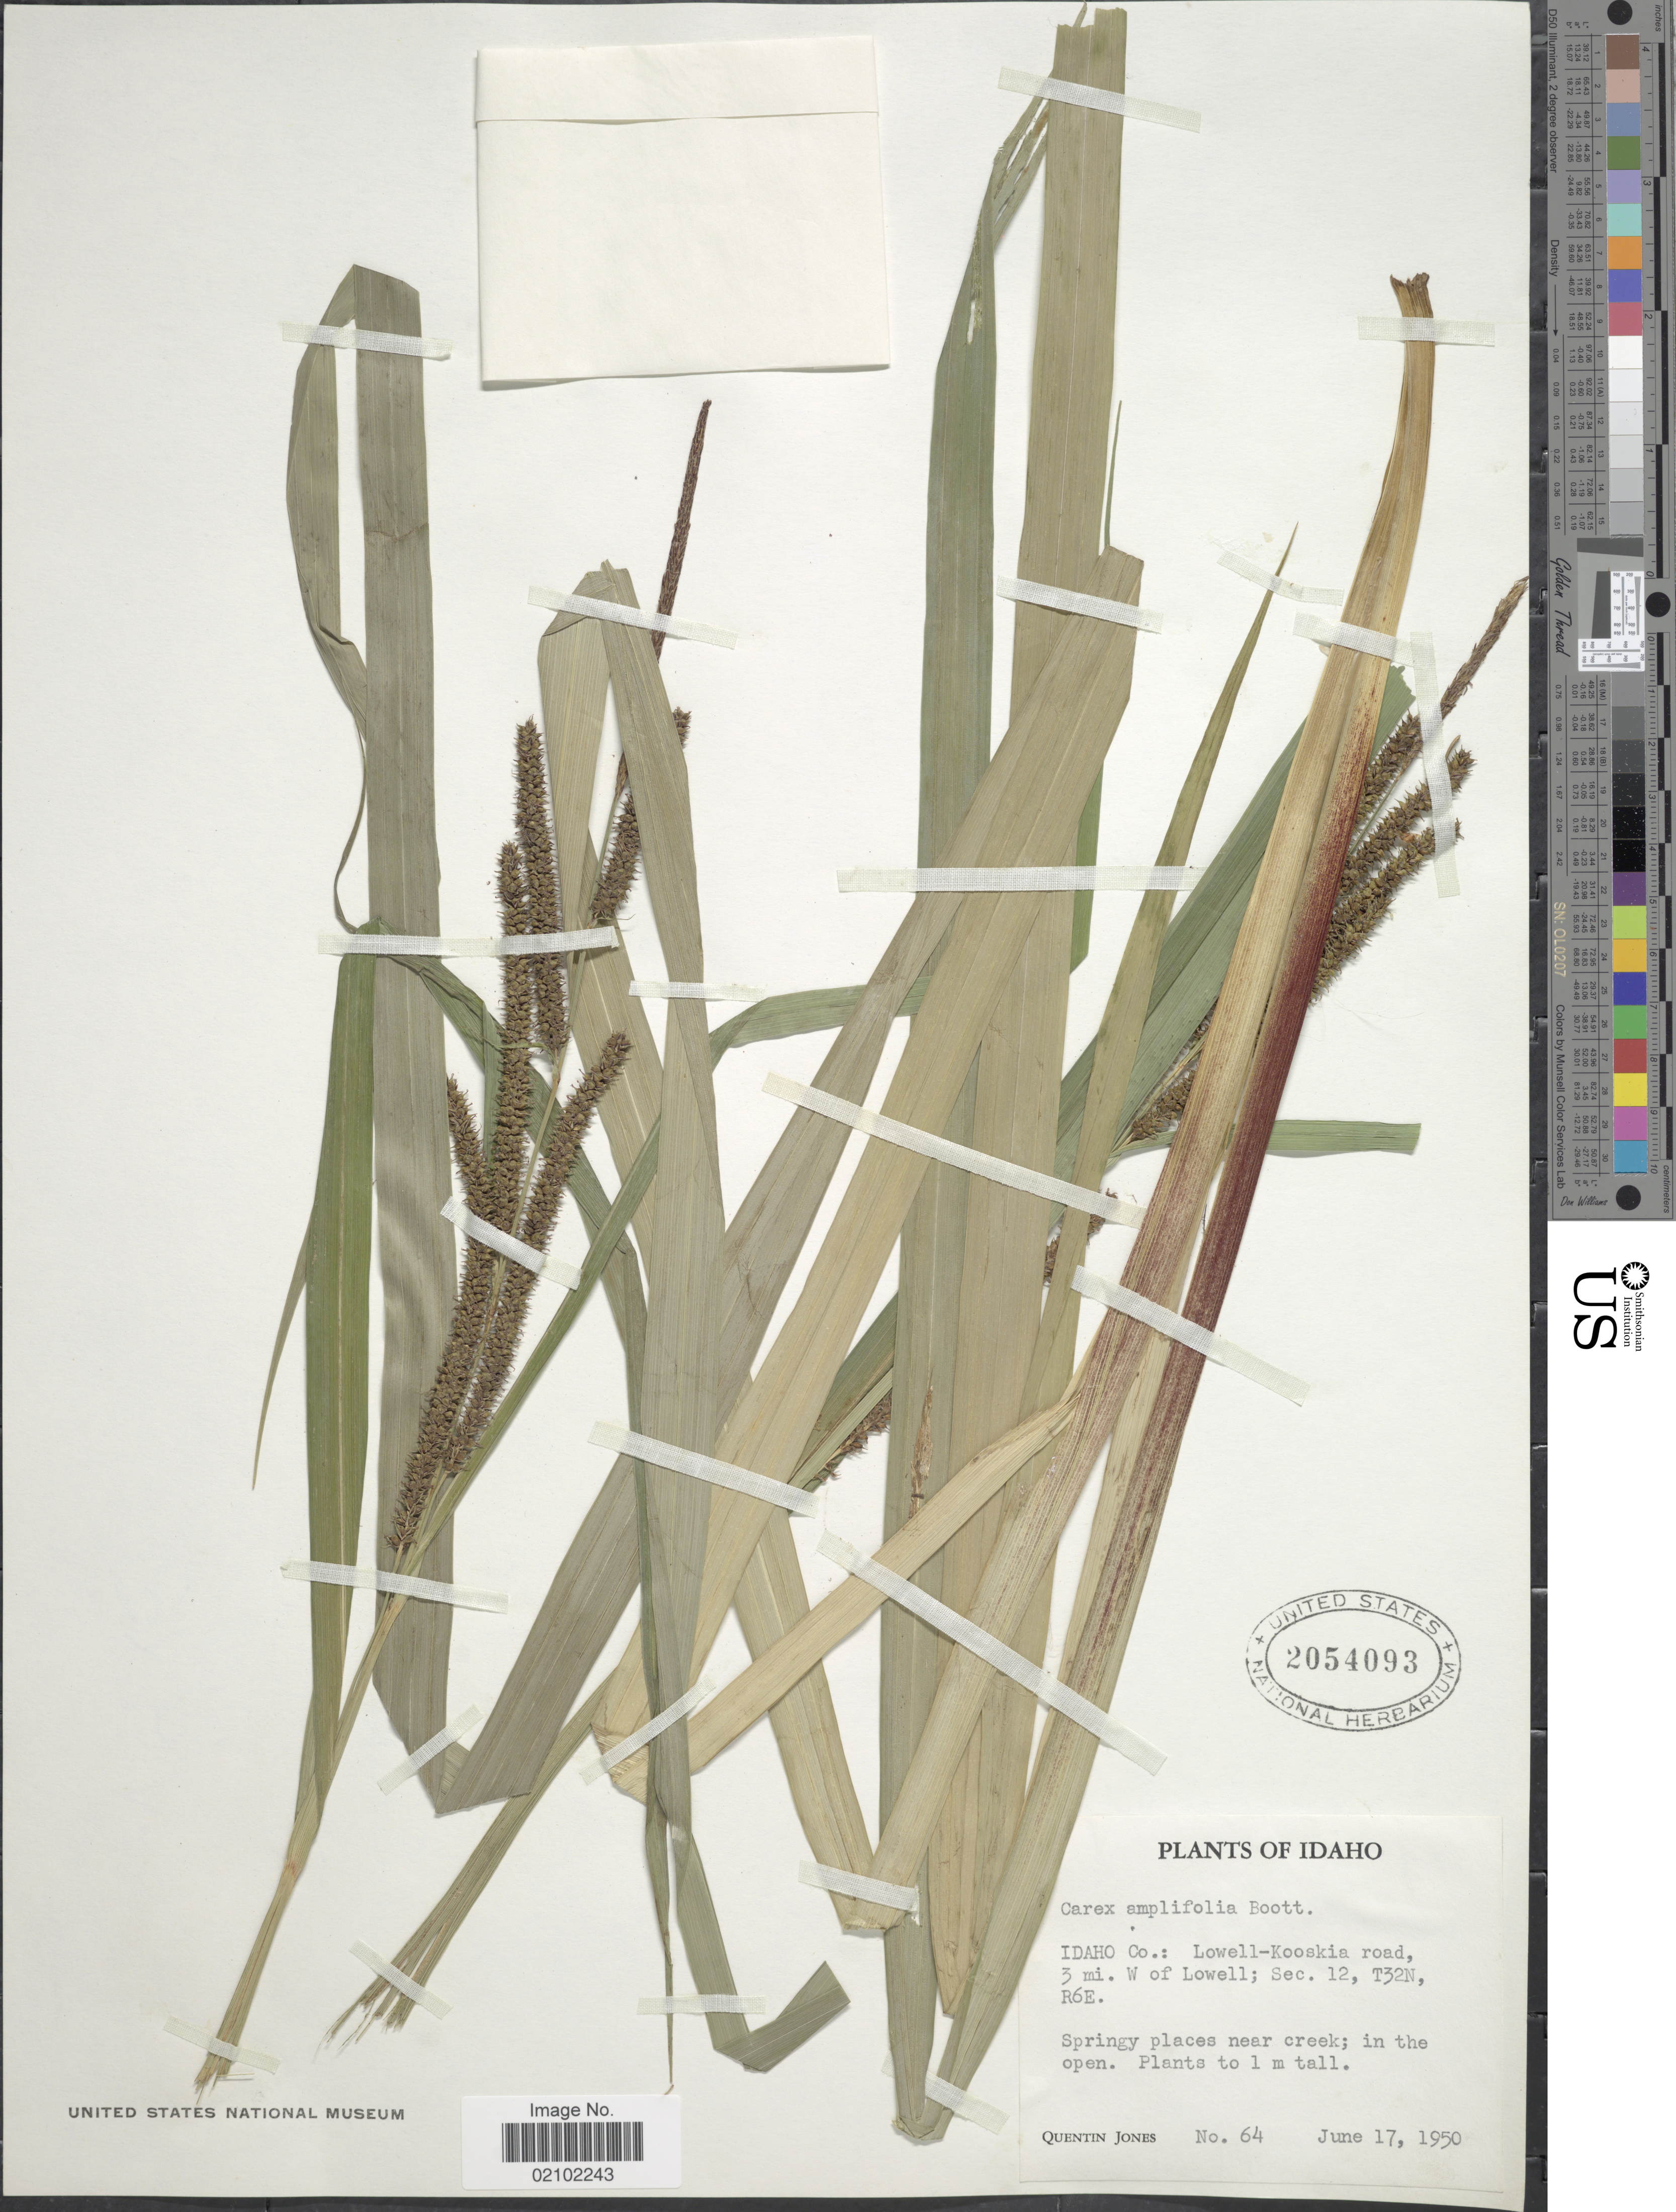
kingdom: Plantae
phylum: Tracheophyta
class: Liliopsida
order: Poales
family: Cyperaceae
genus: Carex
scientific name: Carex amplifolia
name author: Boott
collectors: Q. Jones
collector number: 64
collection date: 1950-06-17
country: United States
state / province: Idaho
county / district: Idaho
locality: Lowell-Kosskia road, 3 mi. W of Lowell; Sec. 12, T 32 N, R 6 E.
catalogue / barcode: US 2054093